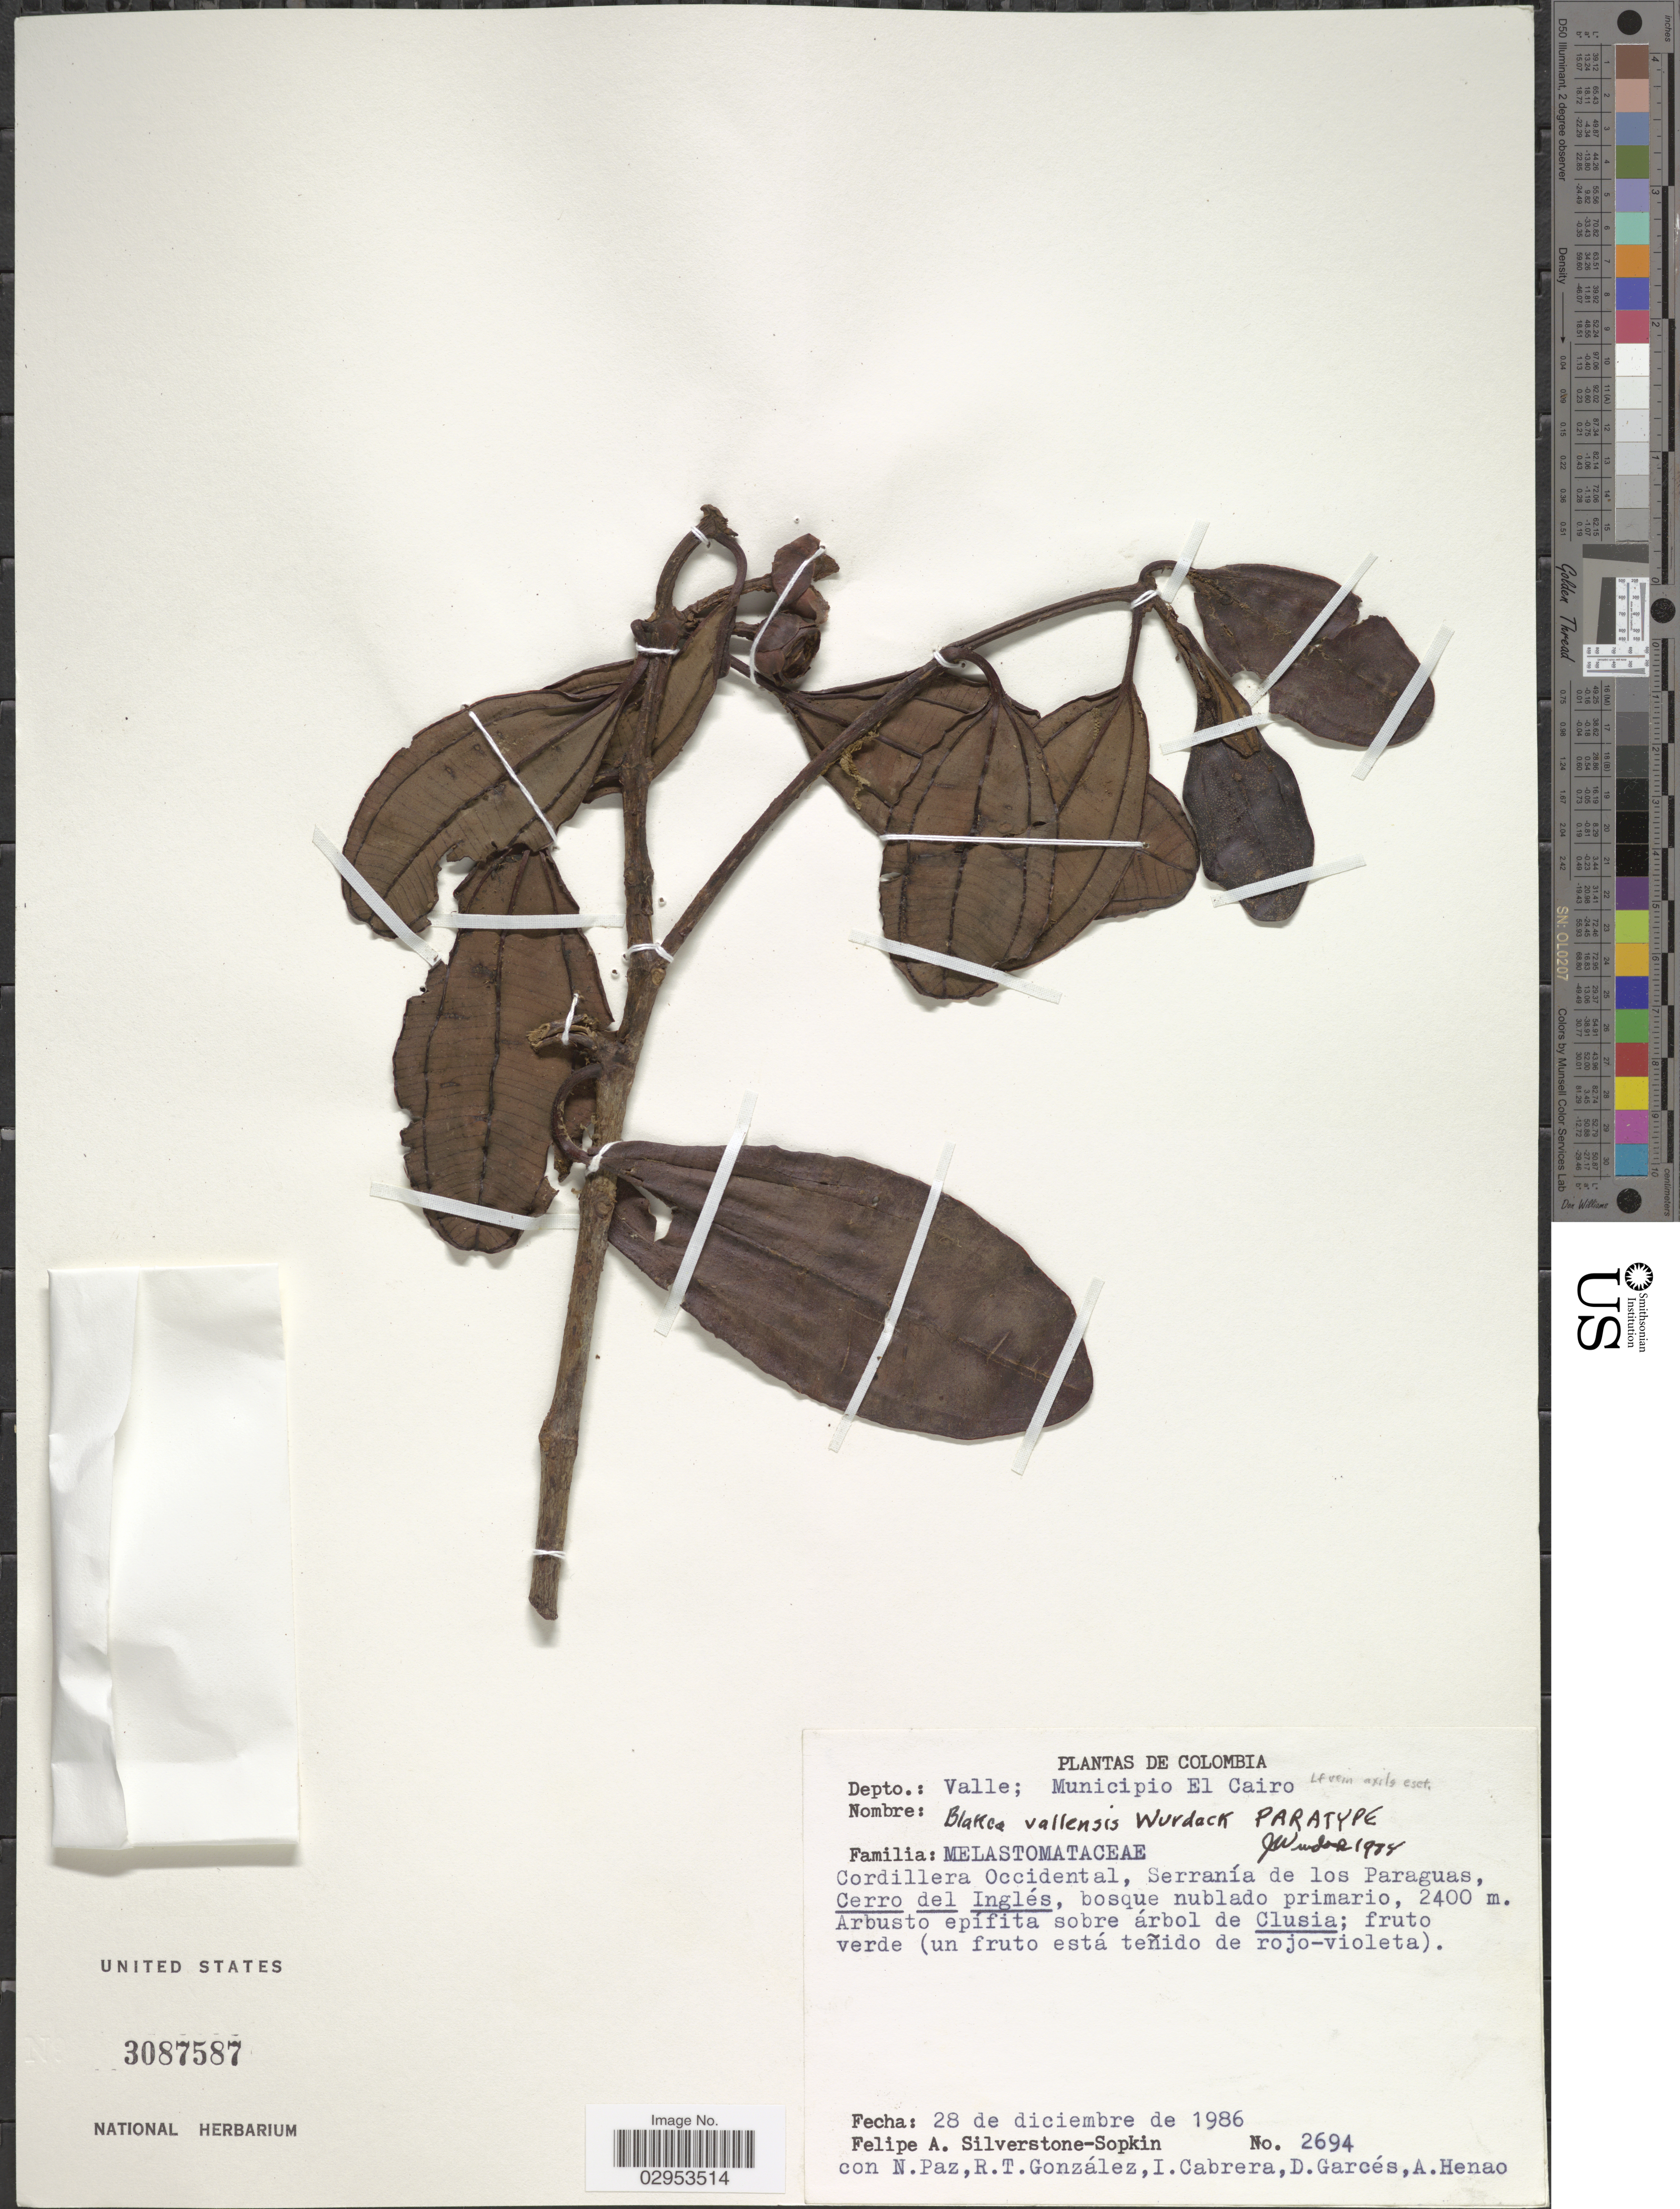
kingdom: Plantae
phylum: Tracheophyta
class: Magnoliopsida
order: Myrtales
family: Melastomataceae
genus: Blakea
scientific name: Blakea vallensis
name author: Wurdack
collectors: P. A. Silverstone-Sopkin, N. Paz, R. Gonzalez, I. Cabrera & et al.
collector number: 2694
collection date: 1986-12-28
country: Colombia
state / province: Valle del Cauca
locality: Depto.: Valle; Municipio El Cairo. Cordillera Occidental, Serranía de los Paraguas. Cerro del Inglés.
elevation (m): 2400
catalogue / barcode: US 3087587